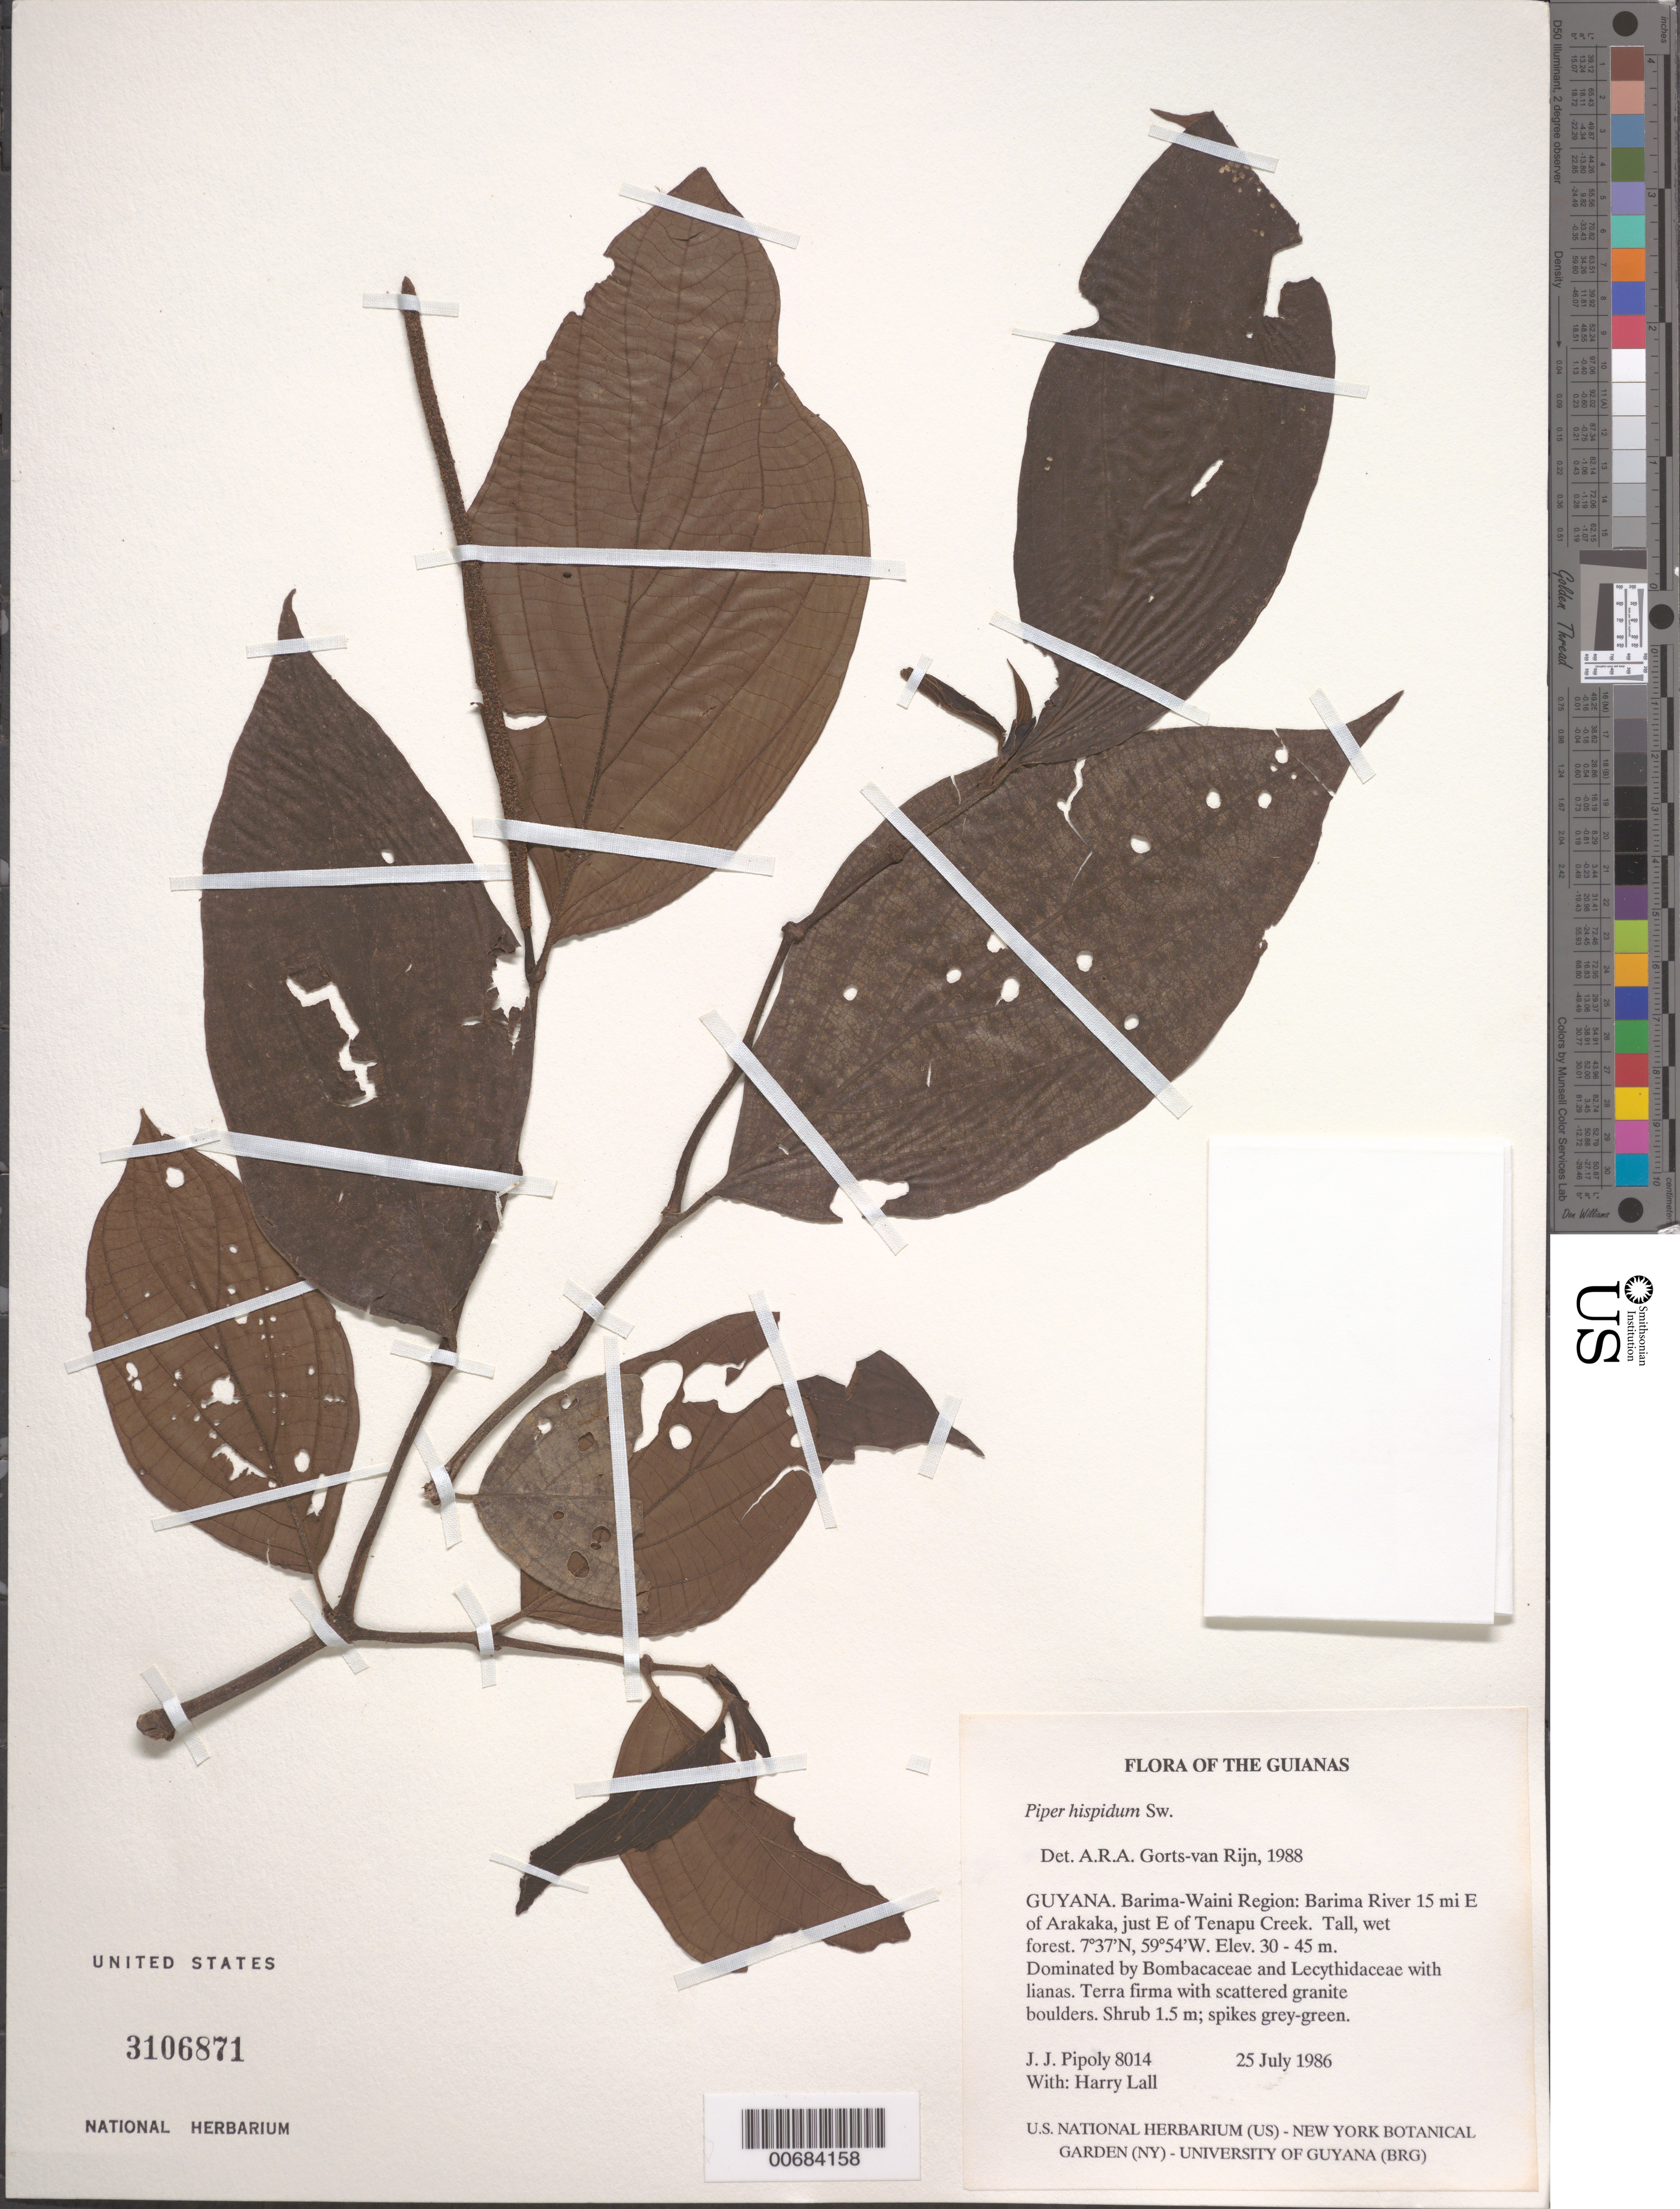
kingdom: Plantae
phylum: Tracheophyta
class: Magnoliopsida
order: Piperales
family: Piperaceae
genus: Piper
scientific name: Piper hispidum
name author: Sw.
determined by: Görts-van Rijn, A. R. A.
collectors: J. J. Pipoly & H. Lall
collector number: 8014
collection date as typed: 25 July 1986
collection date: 1986-07-25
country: Guyana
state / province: Barima-Waini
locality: Barima River 15 mi E of Arakaka, just E of Tenapu Creek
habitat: Tall, wet forest dominated by Bombacaceae and Lecythidaceae with lianas. Terra firma with scattered granite boulders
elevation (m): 30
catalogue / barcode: US 3106871